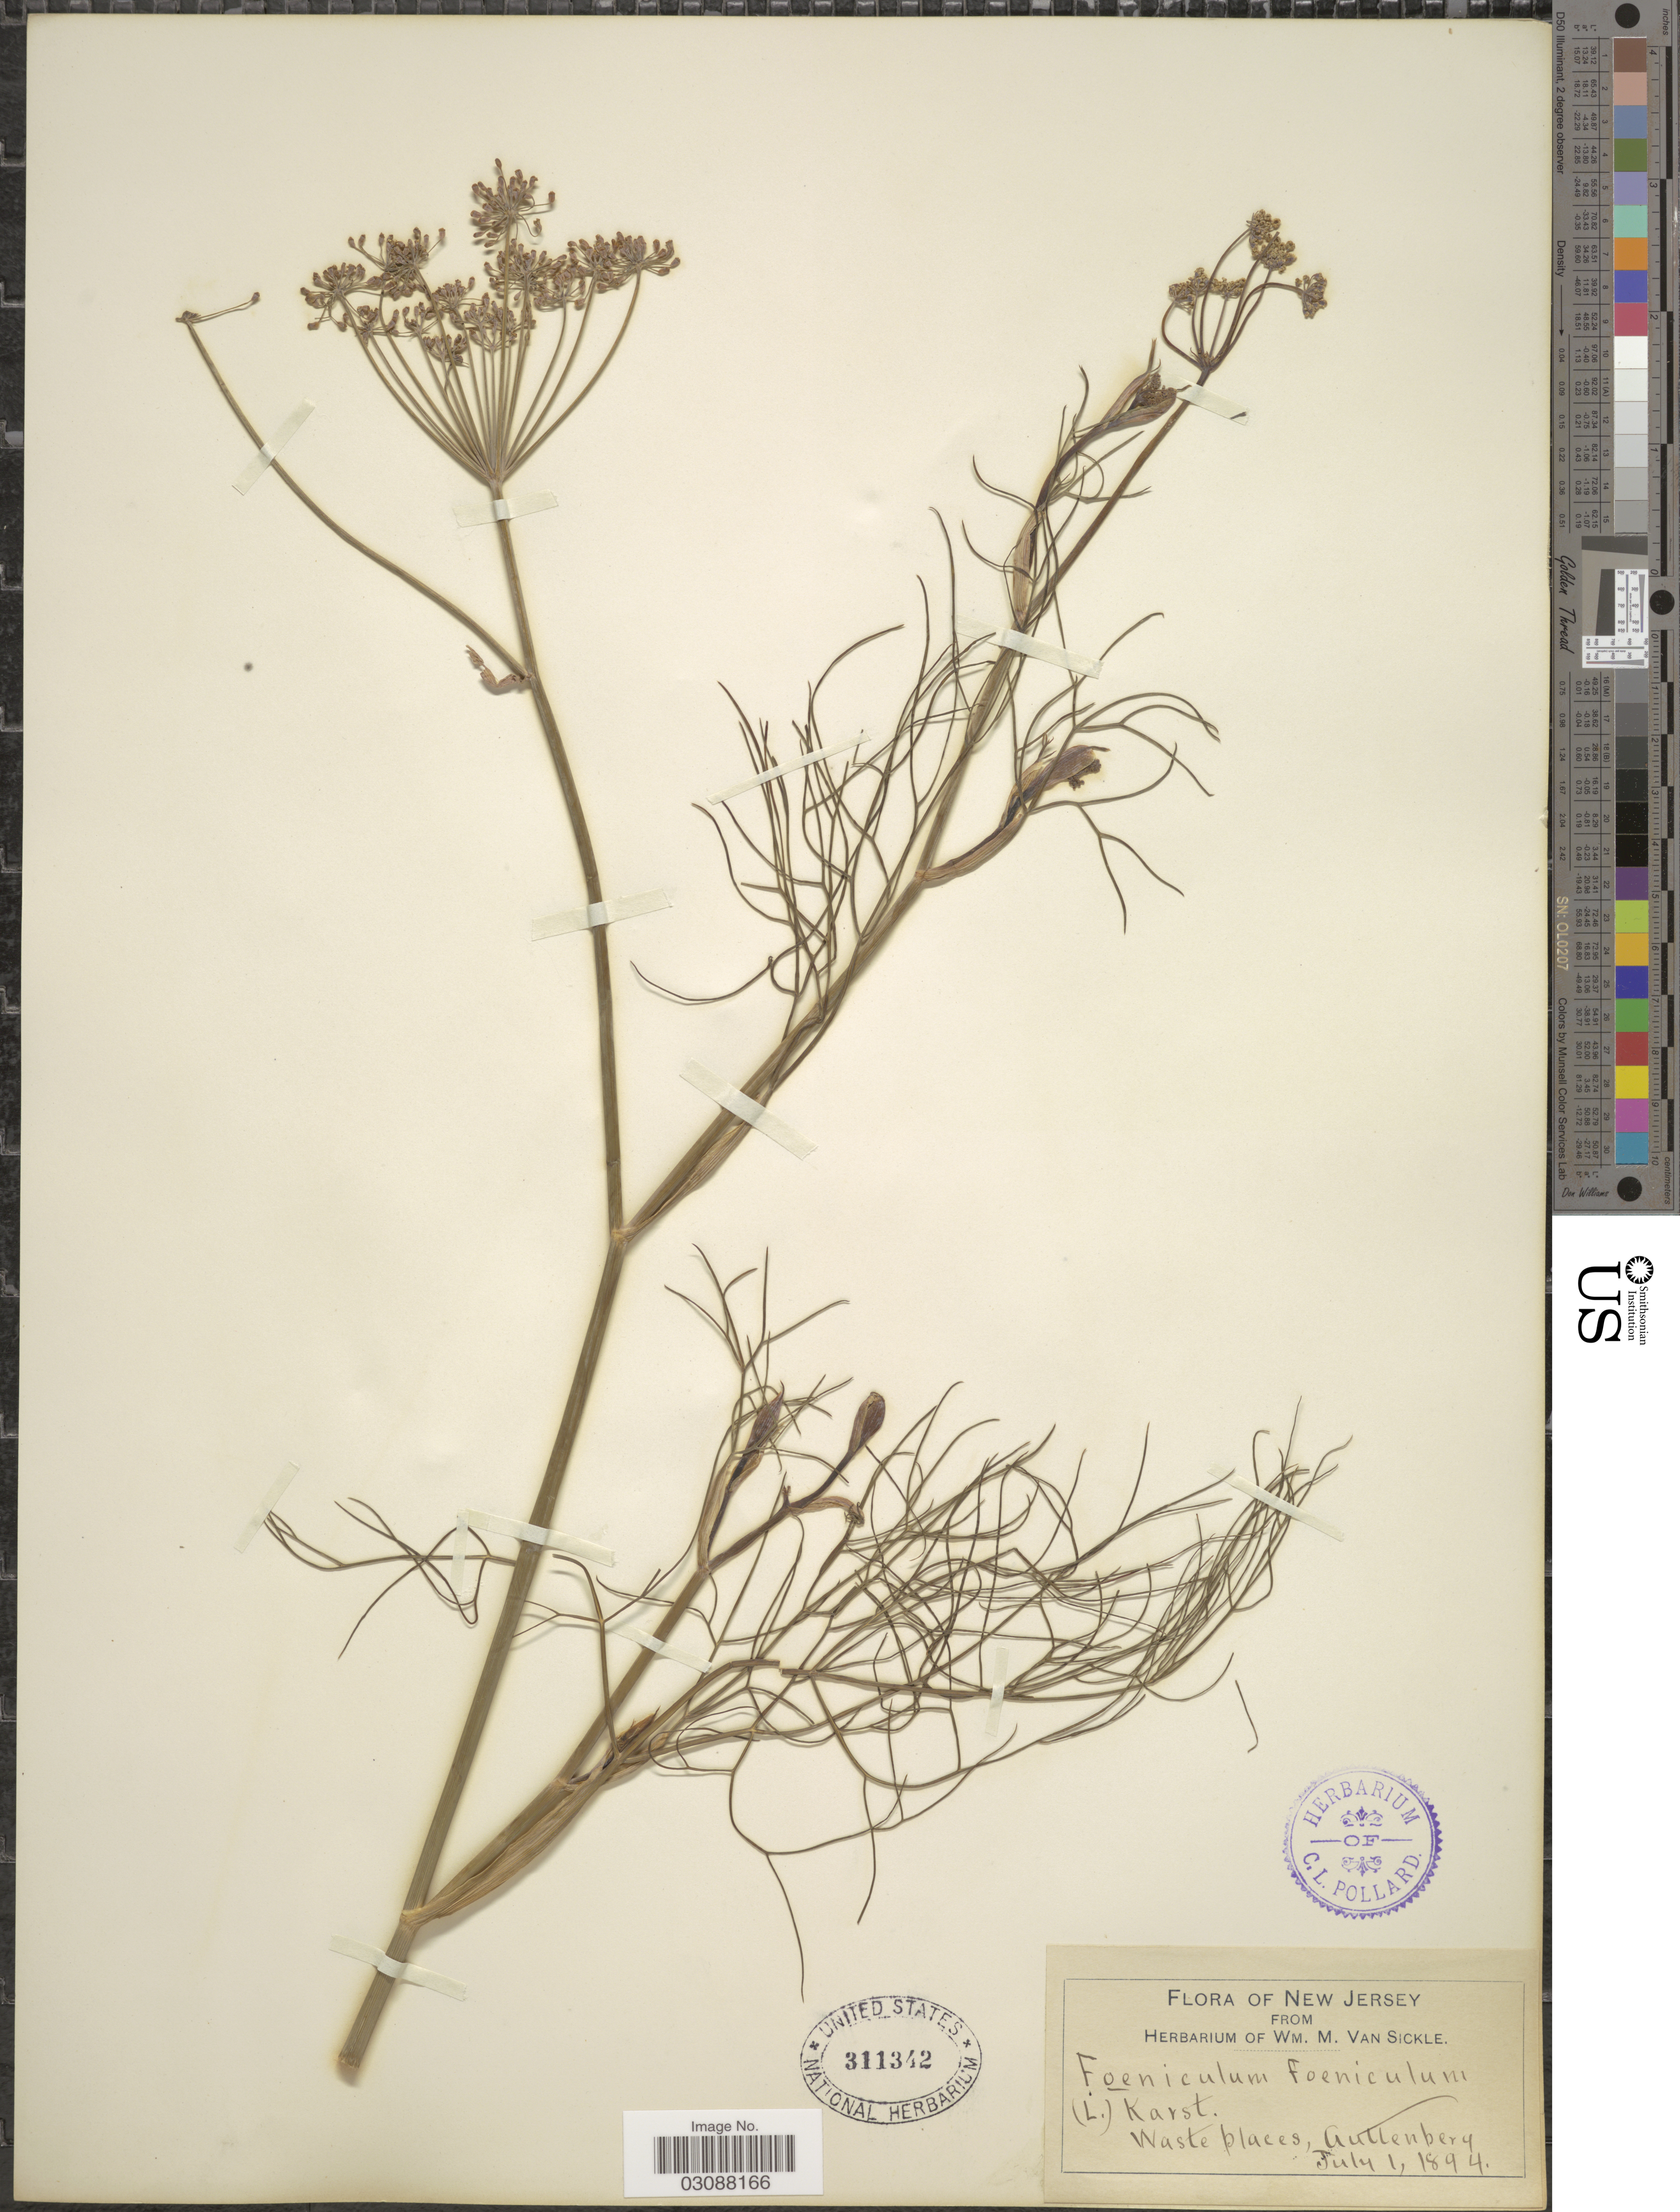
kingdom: Plantae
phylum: Tracheophyta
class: Magnoliopsida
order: Apiales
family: Apiaceae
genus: Foeniculum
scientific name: Foeniculum vulgare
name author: Mill.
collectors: ex herb. Wm. M. Van Sickle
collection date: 1894-07-01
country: United States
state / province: New Jersey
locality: Waste places, Guttenberg.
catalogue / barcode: US 311342